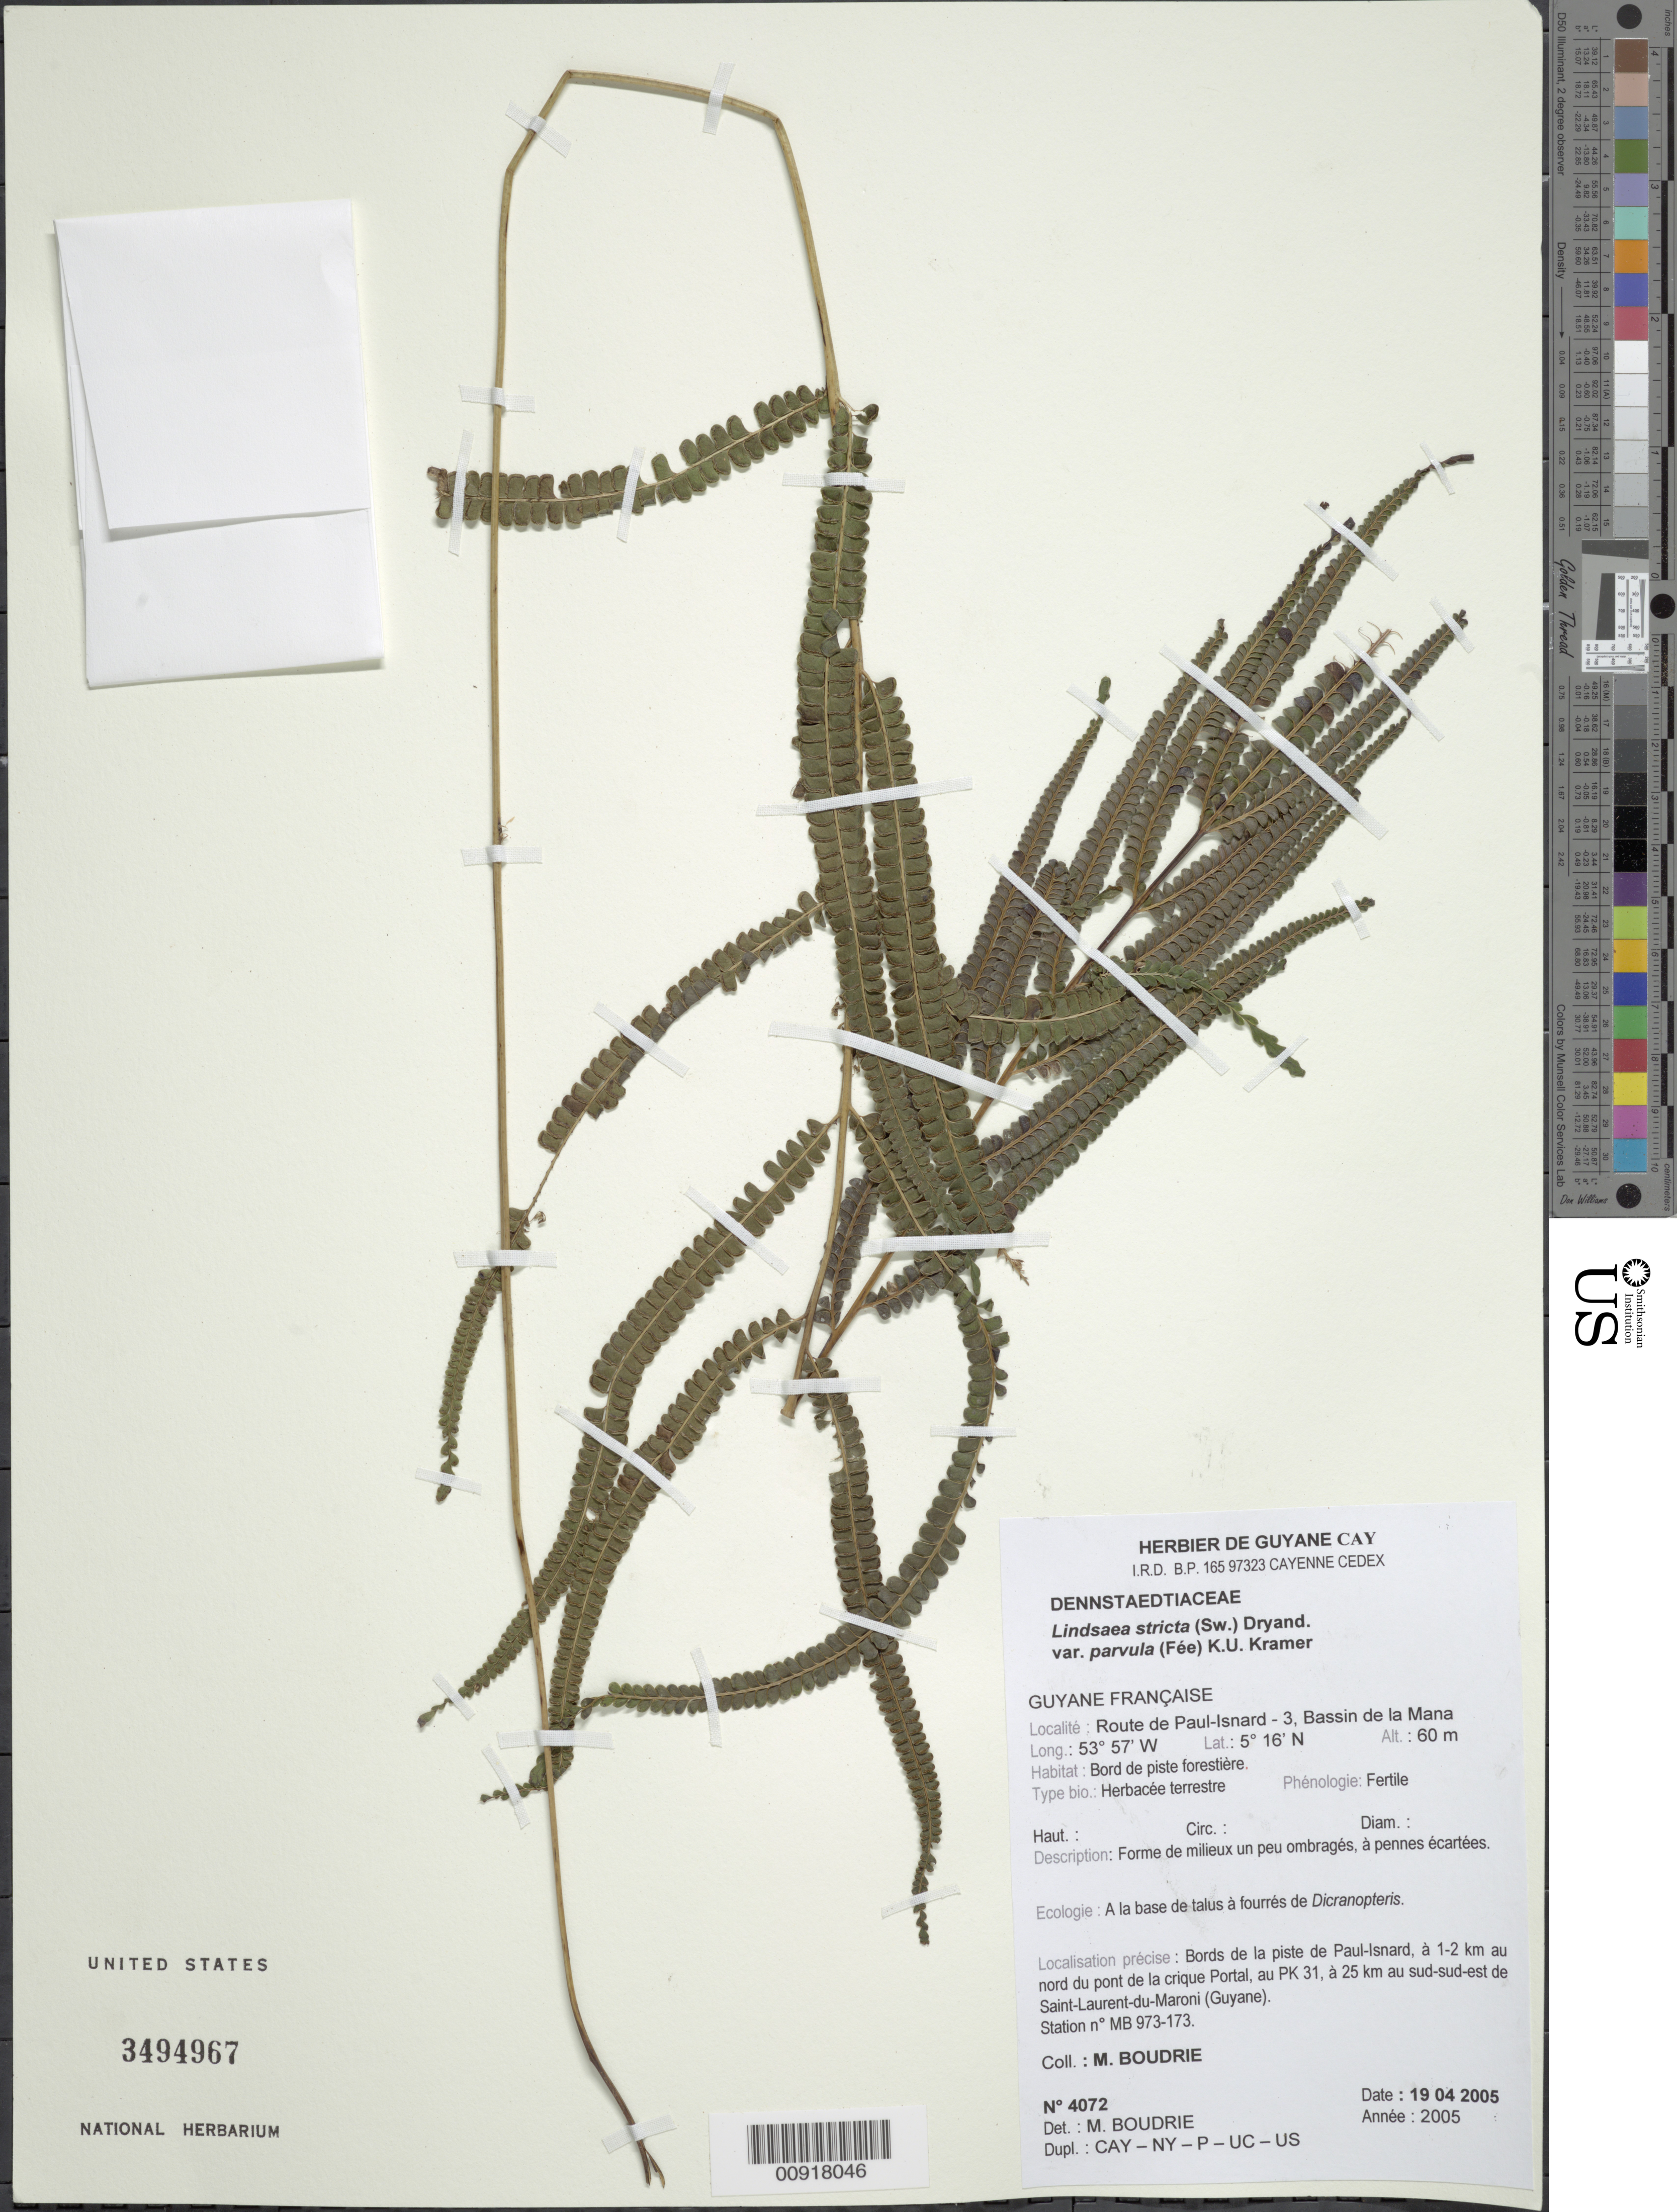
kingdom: Plantae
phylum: Tracheophyta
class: Polypodiopsida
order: Polypodiales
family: Lindsaeaceae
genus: Lindsaea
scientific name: Lindsaea stricta var. parvula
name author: (Fée) K.U. Kramer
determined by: Boudrie, M.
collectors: M. Boudrie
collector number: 4072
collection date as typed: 19-Apr-05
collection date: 2005-04-19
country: French Guiana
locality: Bassin de la Mana, Route de Paul-Isnard-3, 1-2 km N du pont de la crique Portal, au PK 31, 25 km SSE de Saint-Laurent-du-Maroni (Guyane); Station MB 973-173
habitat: Borde de piste forestière, a la base de talus à fourrés de Dicranopteris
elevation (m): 60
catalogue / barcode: US 3494967